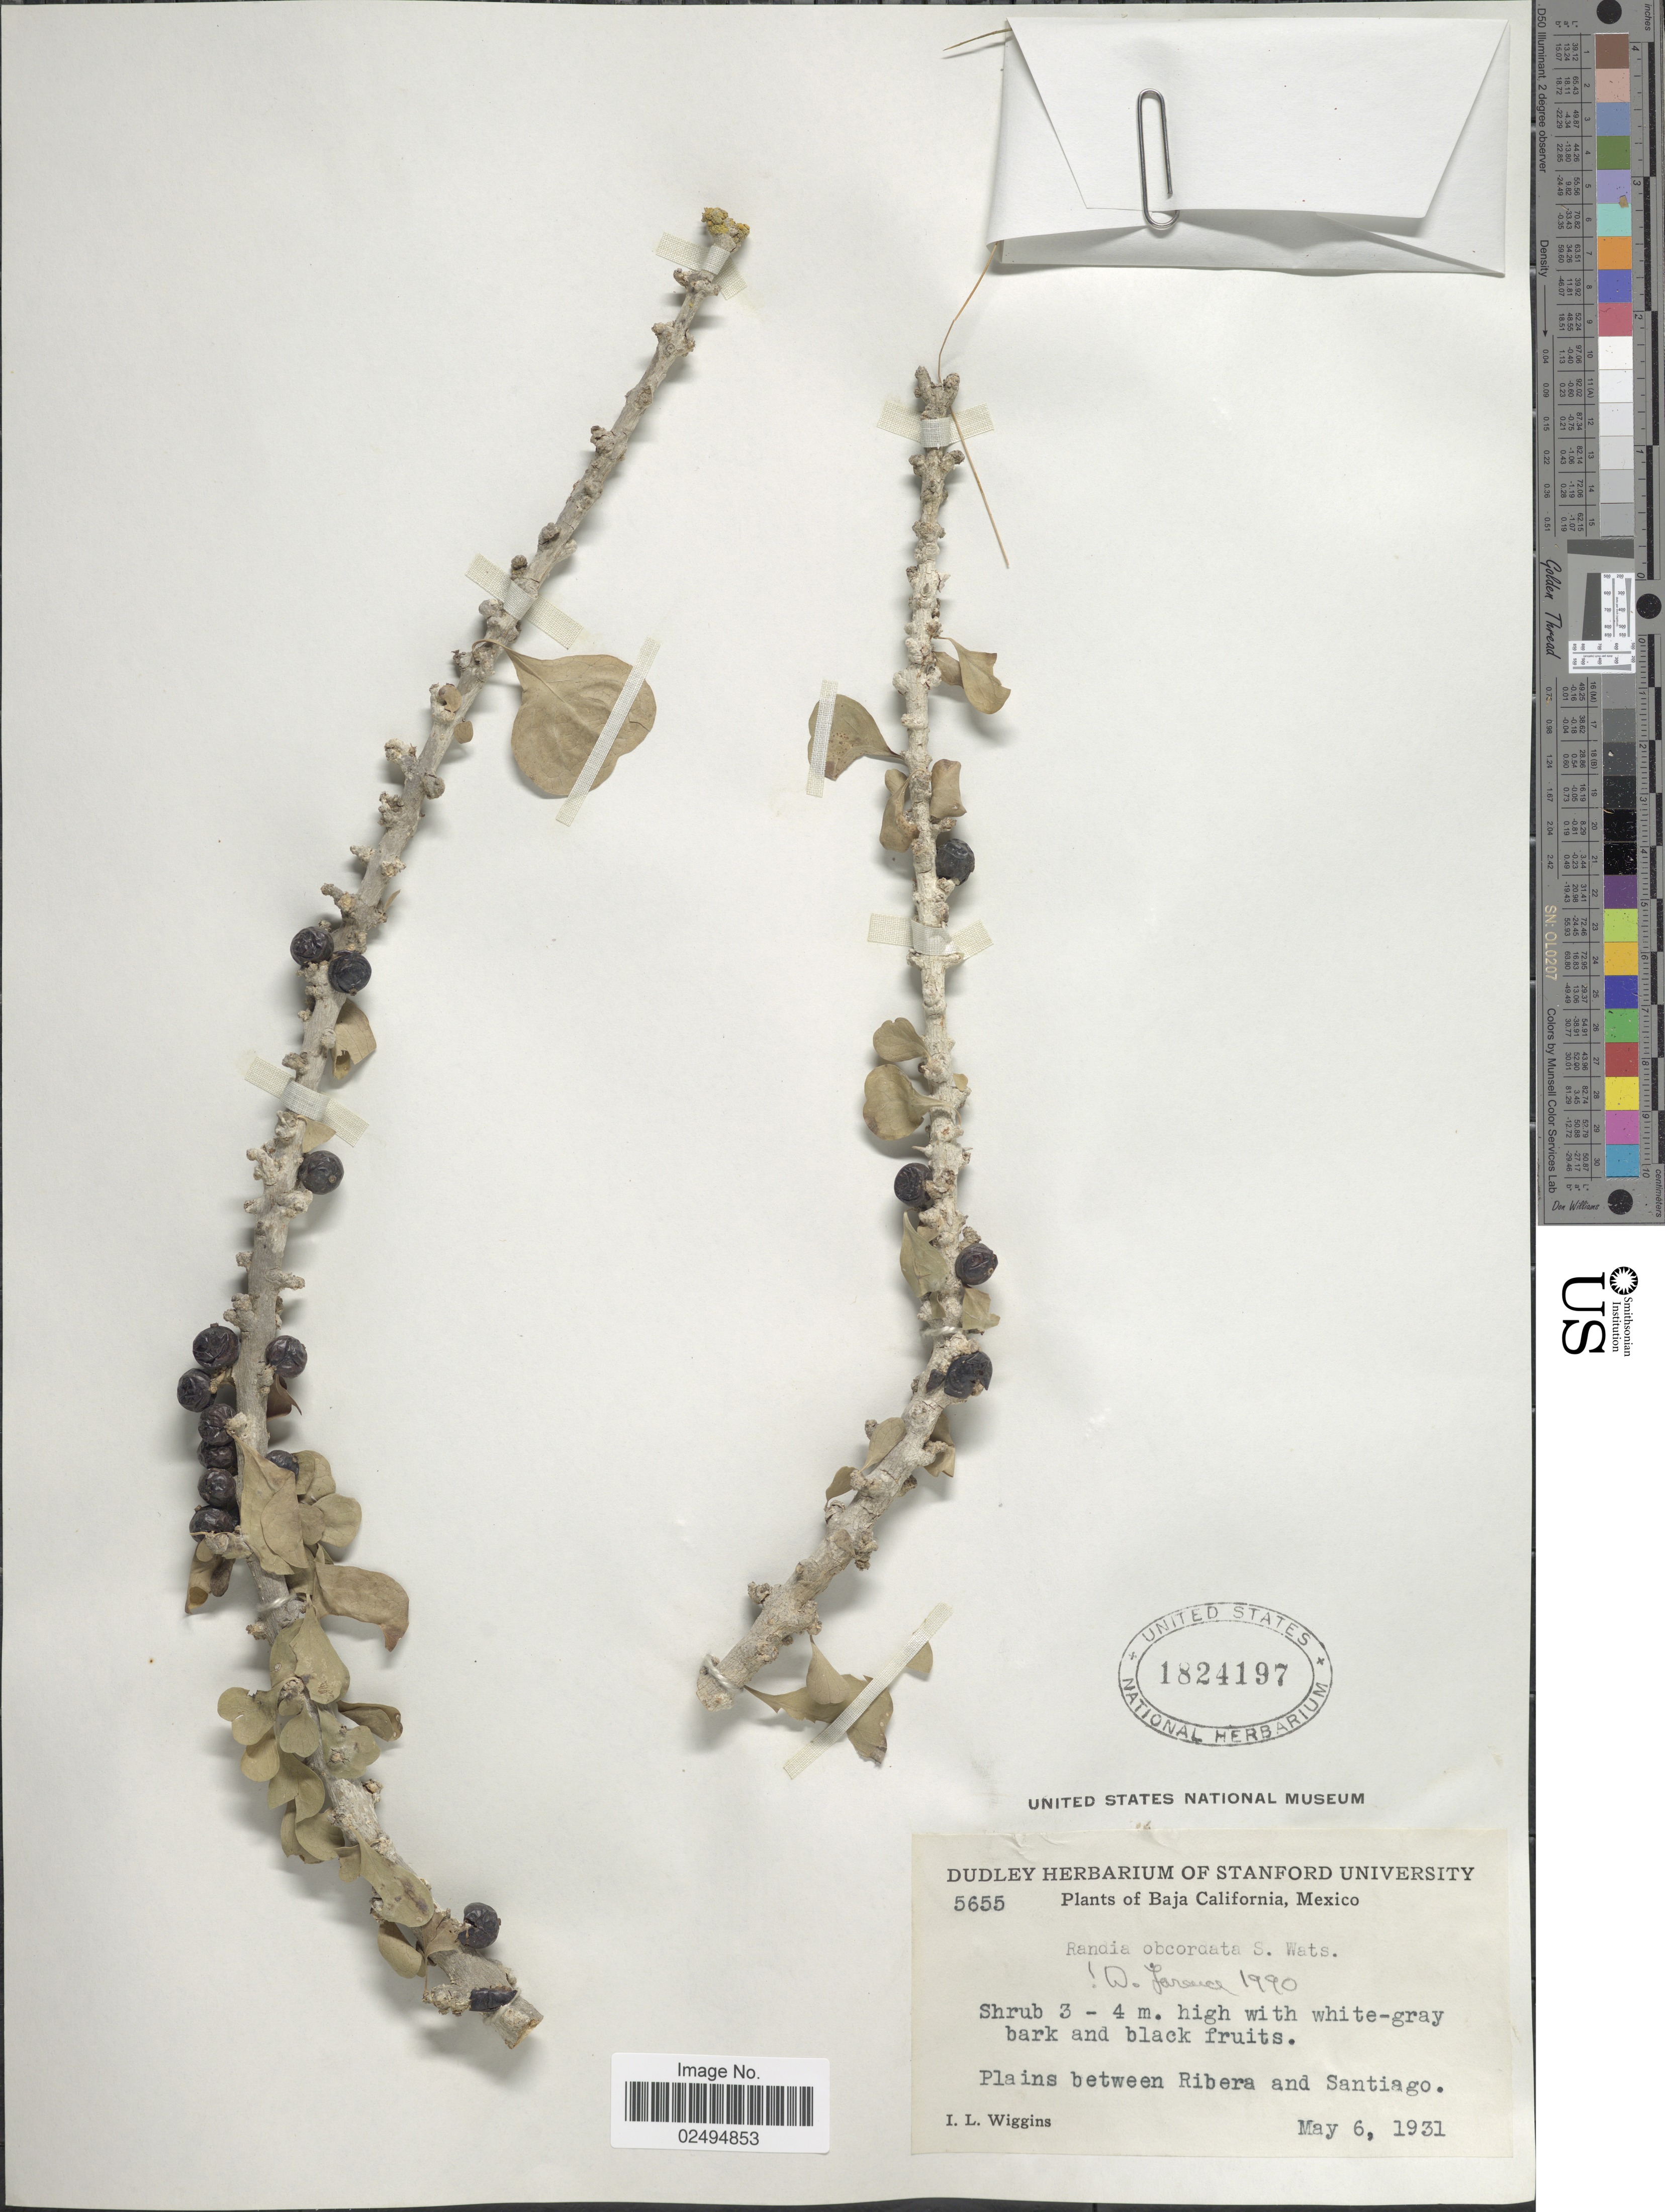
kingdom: Plantae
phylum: Tracheophyta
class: Magnoliopsida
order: Gentianales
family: Rubiaceae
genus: Randia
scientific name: Randia obcordata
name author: S. Watson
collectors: I. L. Wiggins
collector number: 5655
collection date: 1931-05-06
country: Mexico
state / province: Baja California Sur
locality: Plains between Ribera and Santiago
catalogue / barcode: US 1824197